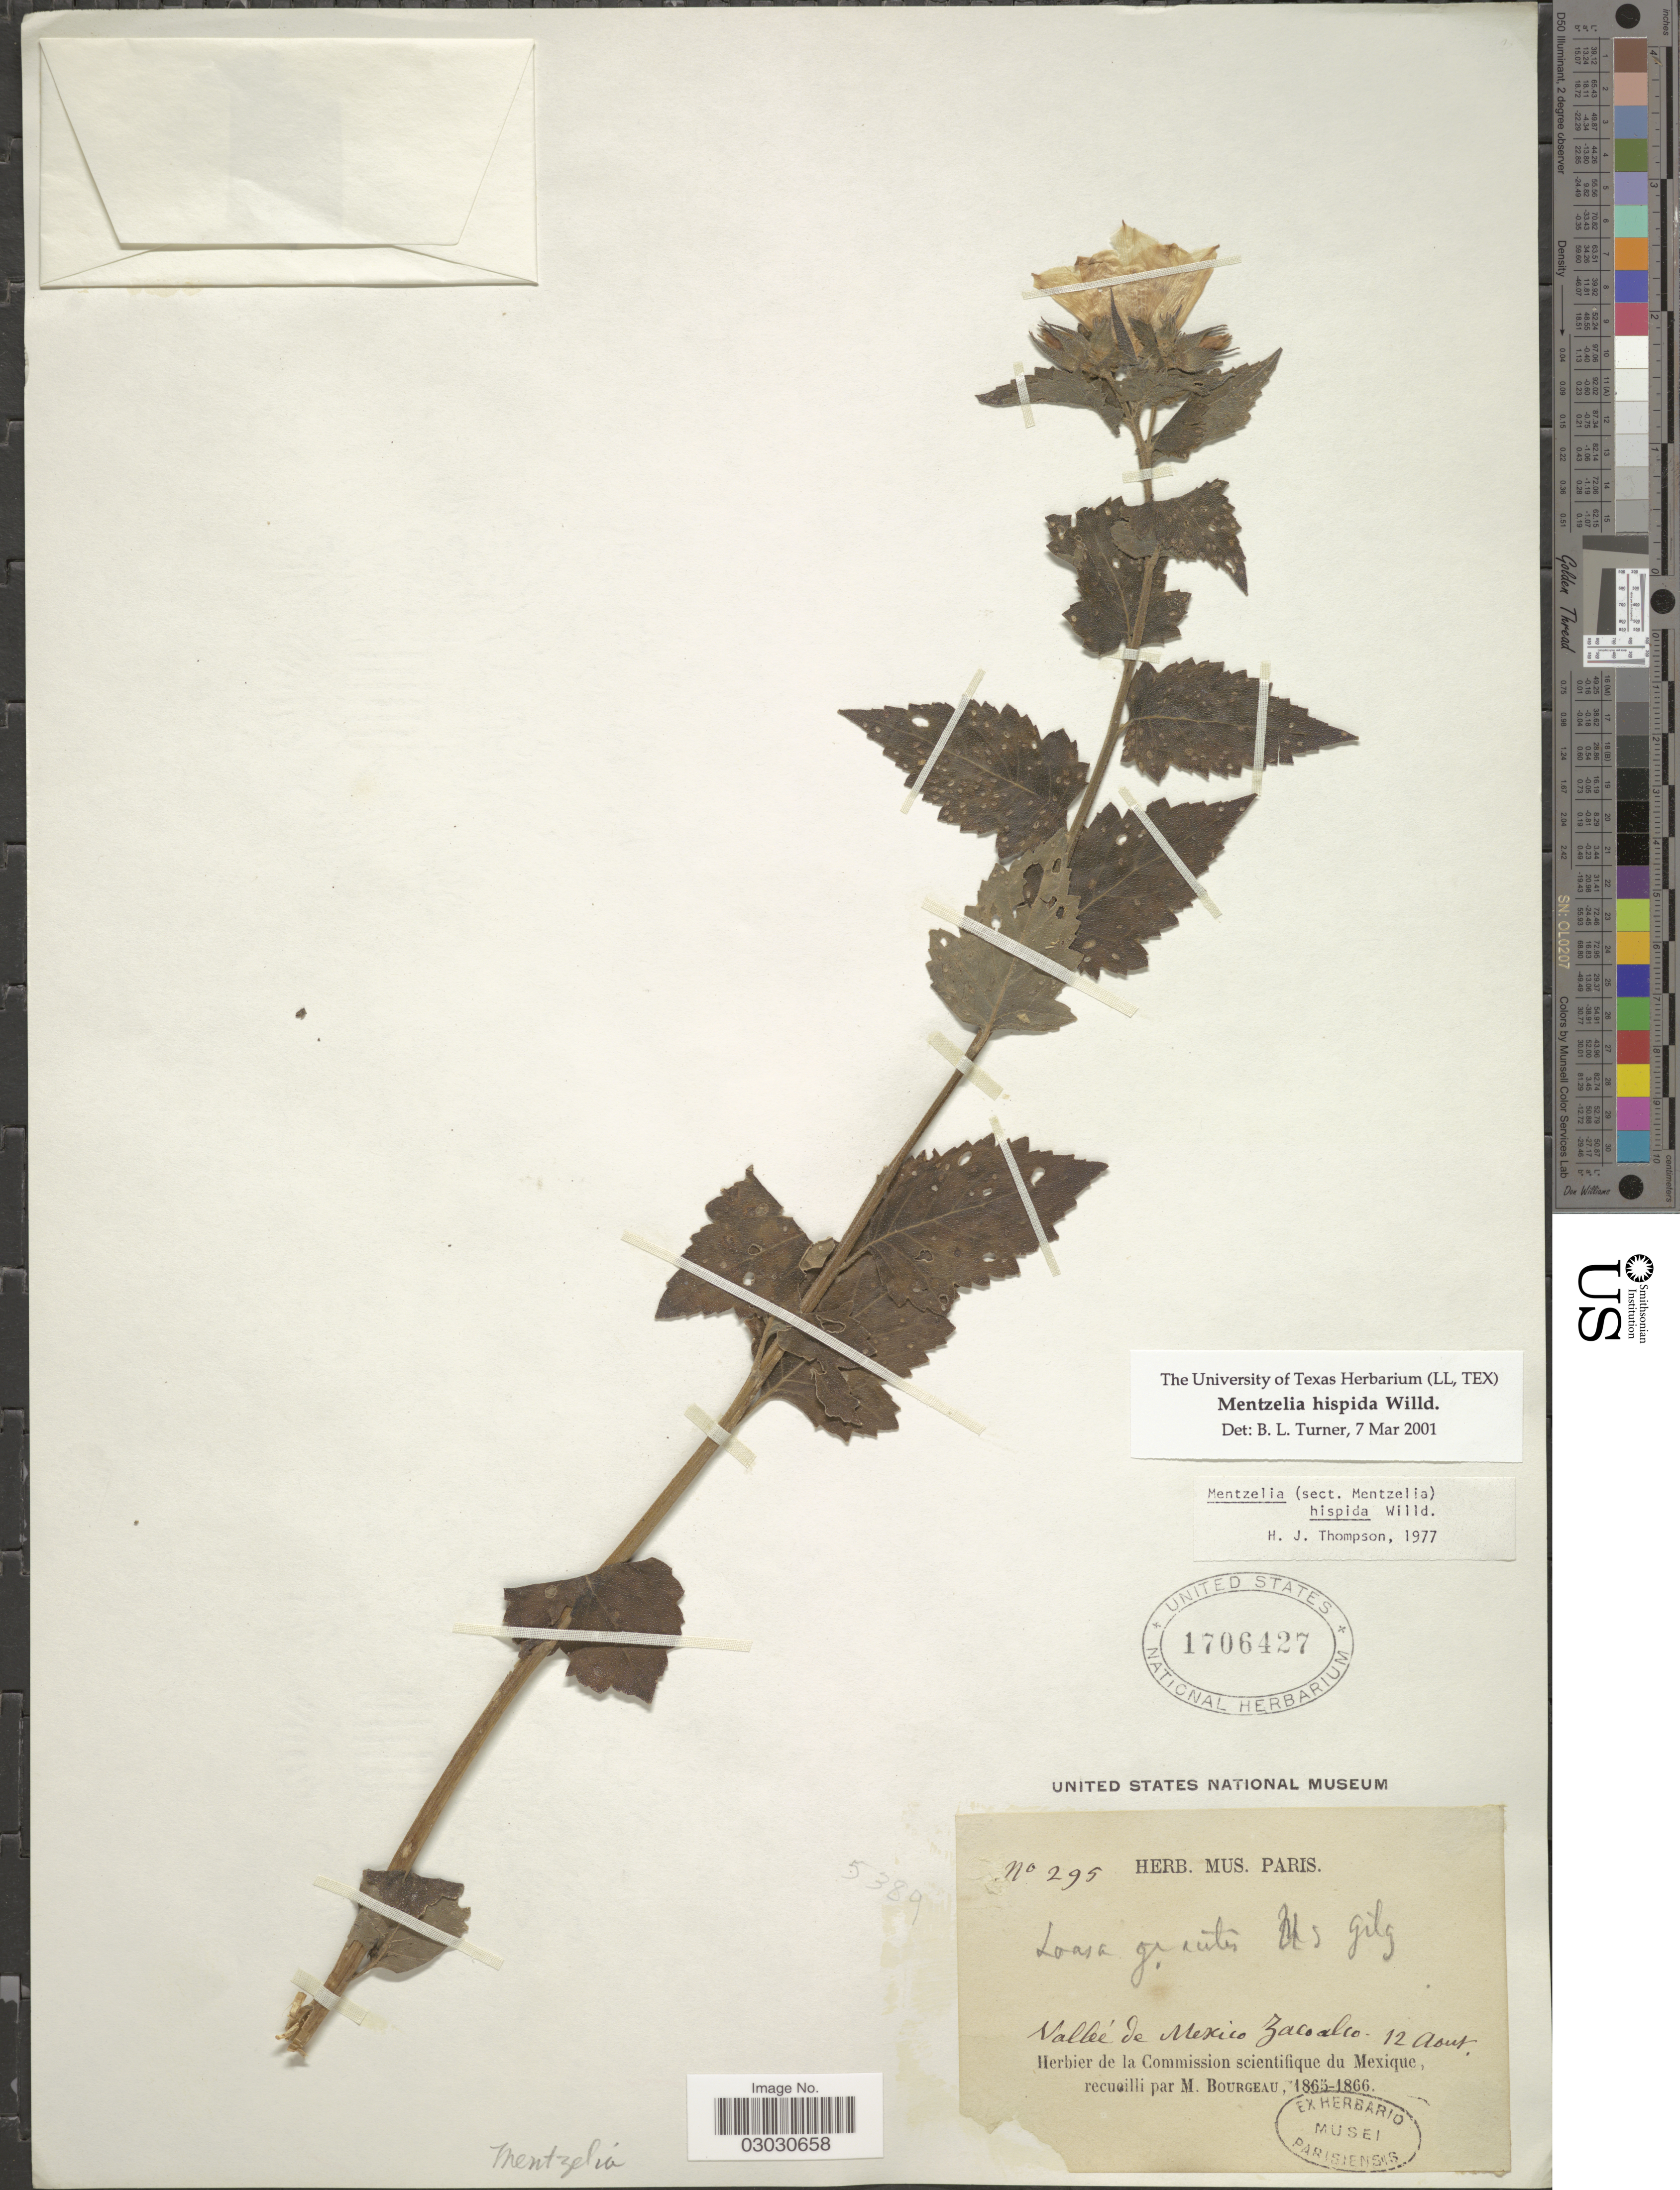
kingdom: Plantae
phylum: Tracheophyta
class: Magnoliopsida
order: Cornales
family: Loasaceae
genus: Mentzelia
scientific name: Mentzelia hispida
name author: Willd.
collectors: M. Borgeau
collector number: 295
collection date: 1865-08-12/1866-08-12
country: Mexico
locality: Valleé de Mexico Zacoalco.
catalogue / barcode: US 1706427